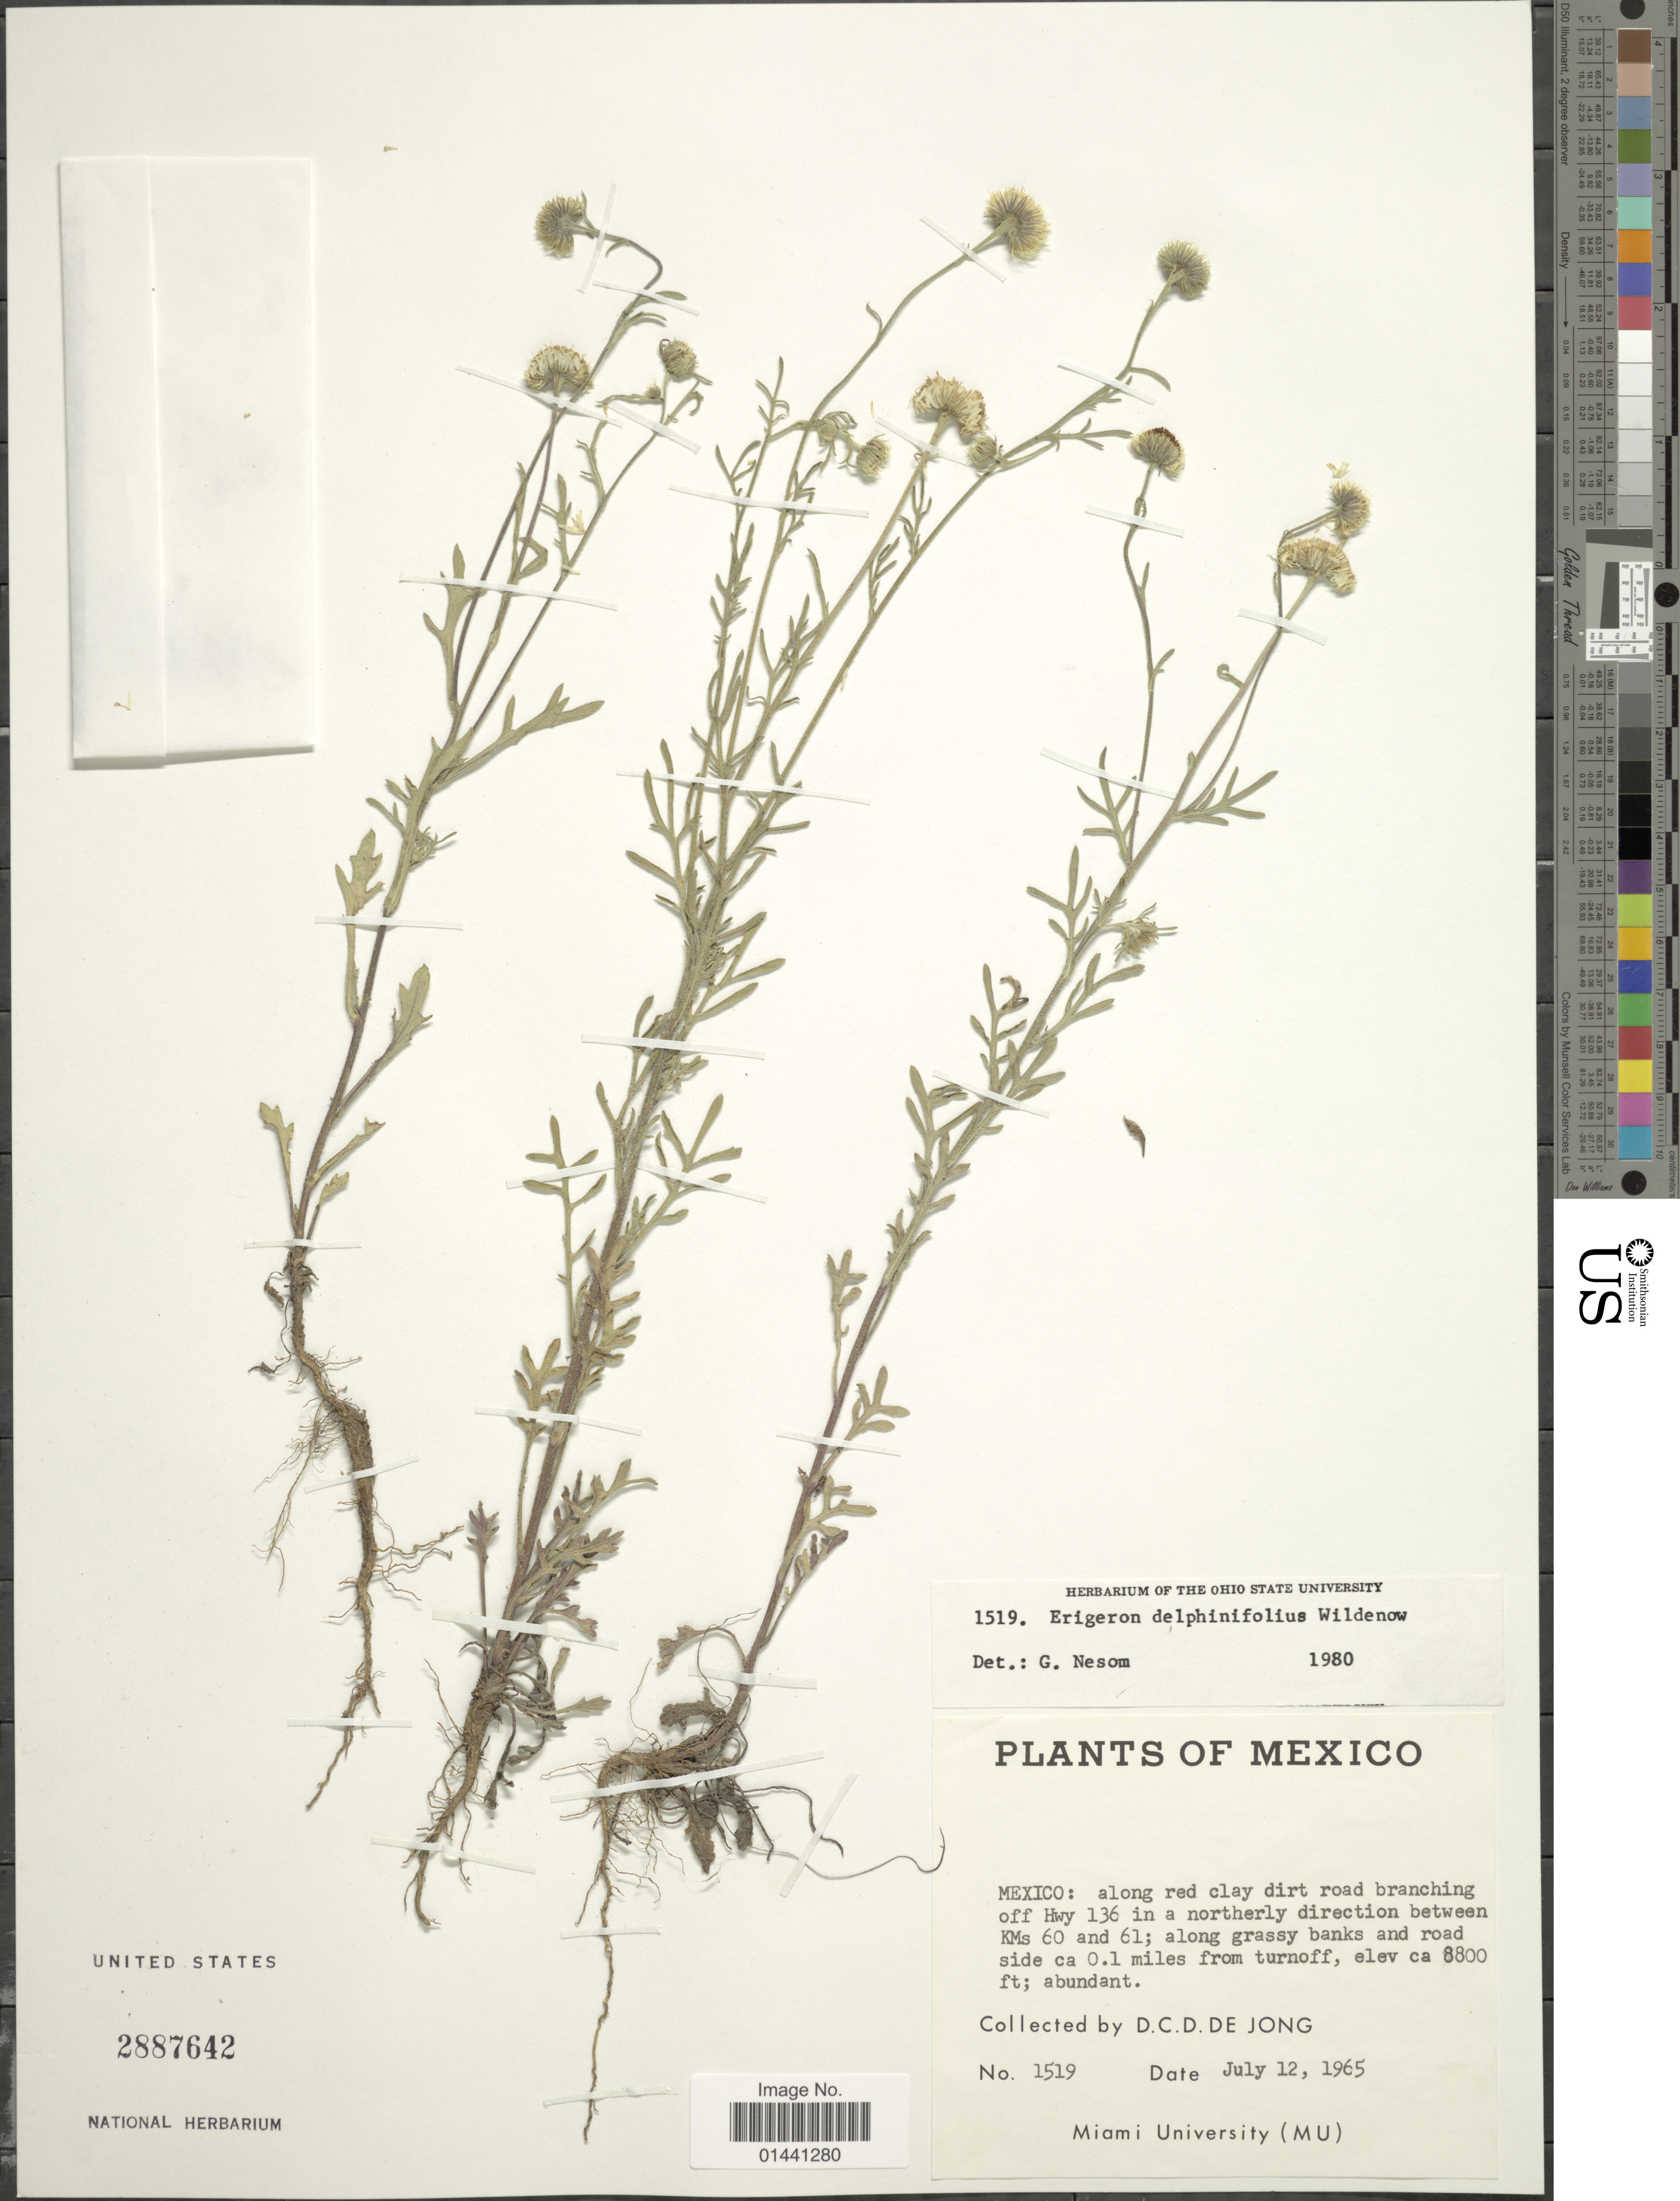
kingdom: Plantae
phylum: Tracheophyta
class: Magnoliopsida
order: Asterales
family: Asteraceae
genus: Erigeron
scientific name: Erigeron delphinifolius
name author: Willd.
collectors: D. De Jong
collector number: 1519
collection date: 1965-07-12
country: Mexico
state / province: México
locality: Along red clay dirt road branching off Hwy 136 in a northerly direction between KMs 60 and 61; along grassy banks and road side ca. 0.1 miles from tirnoff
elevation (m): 2682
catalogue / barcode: US 2887642